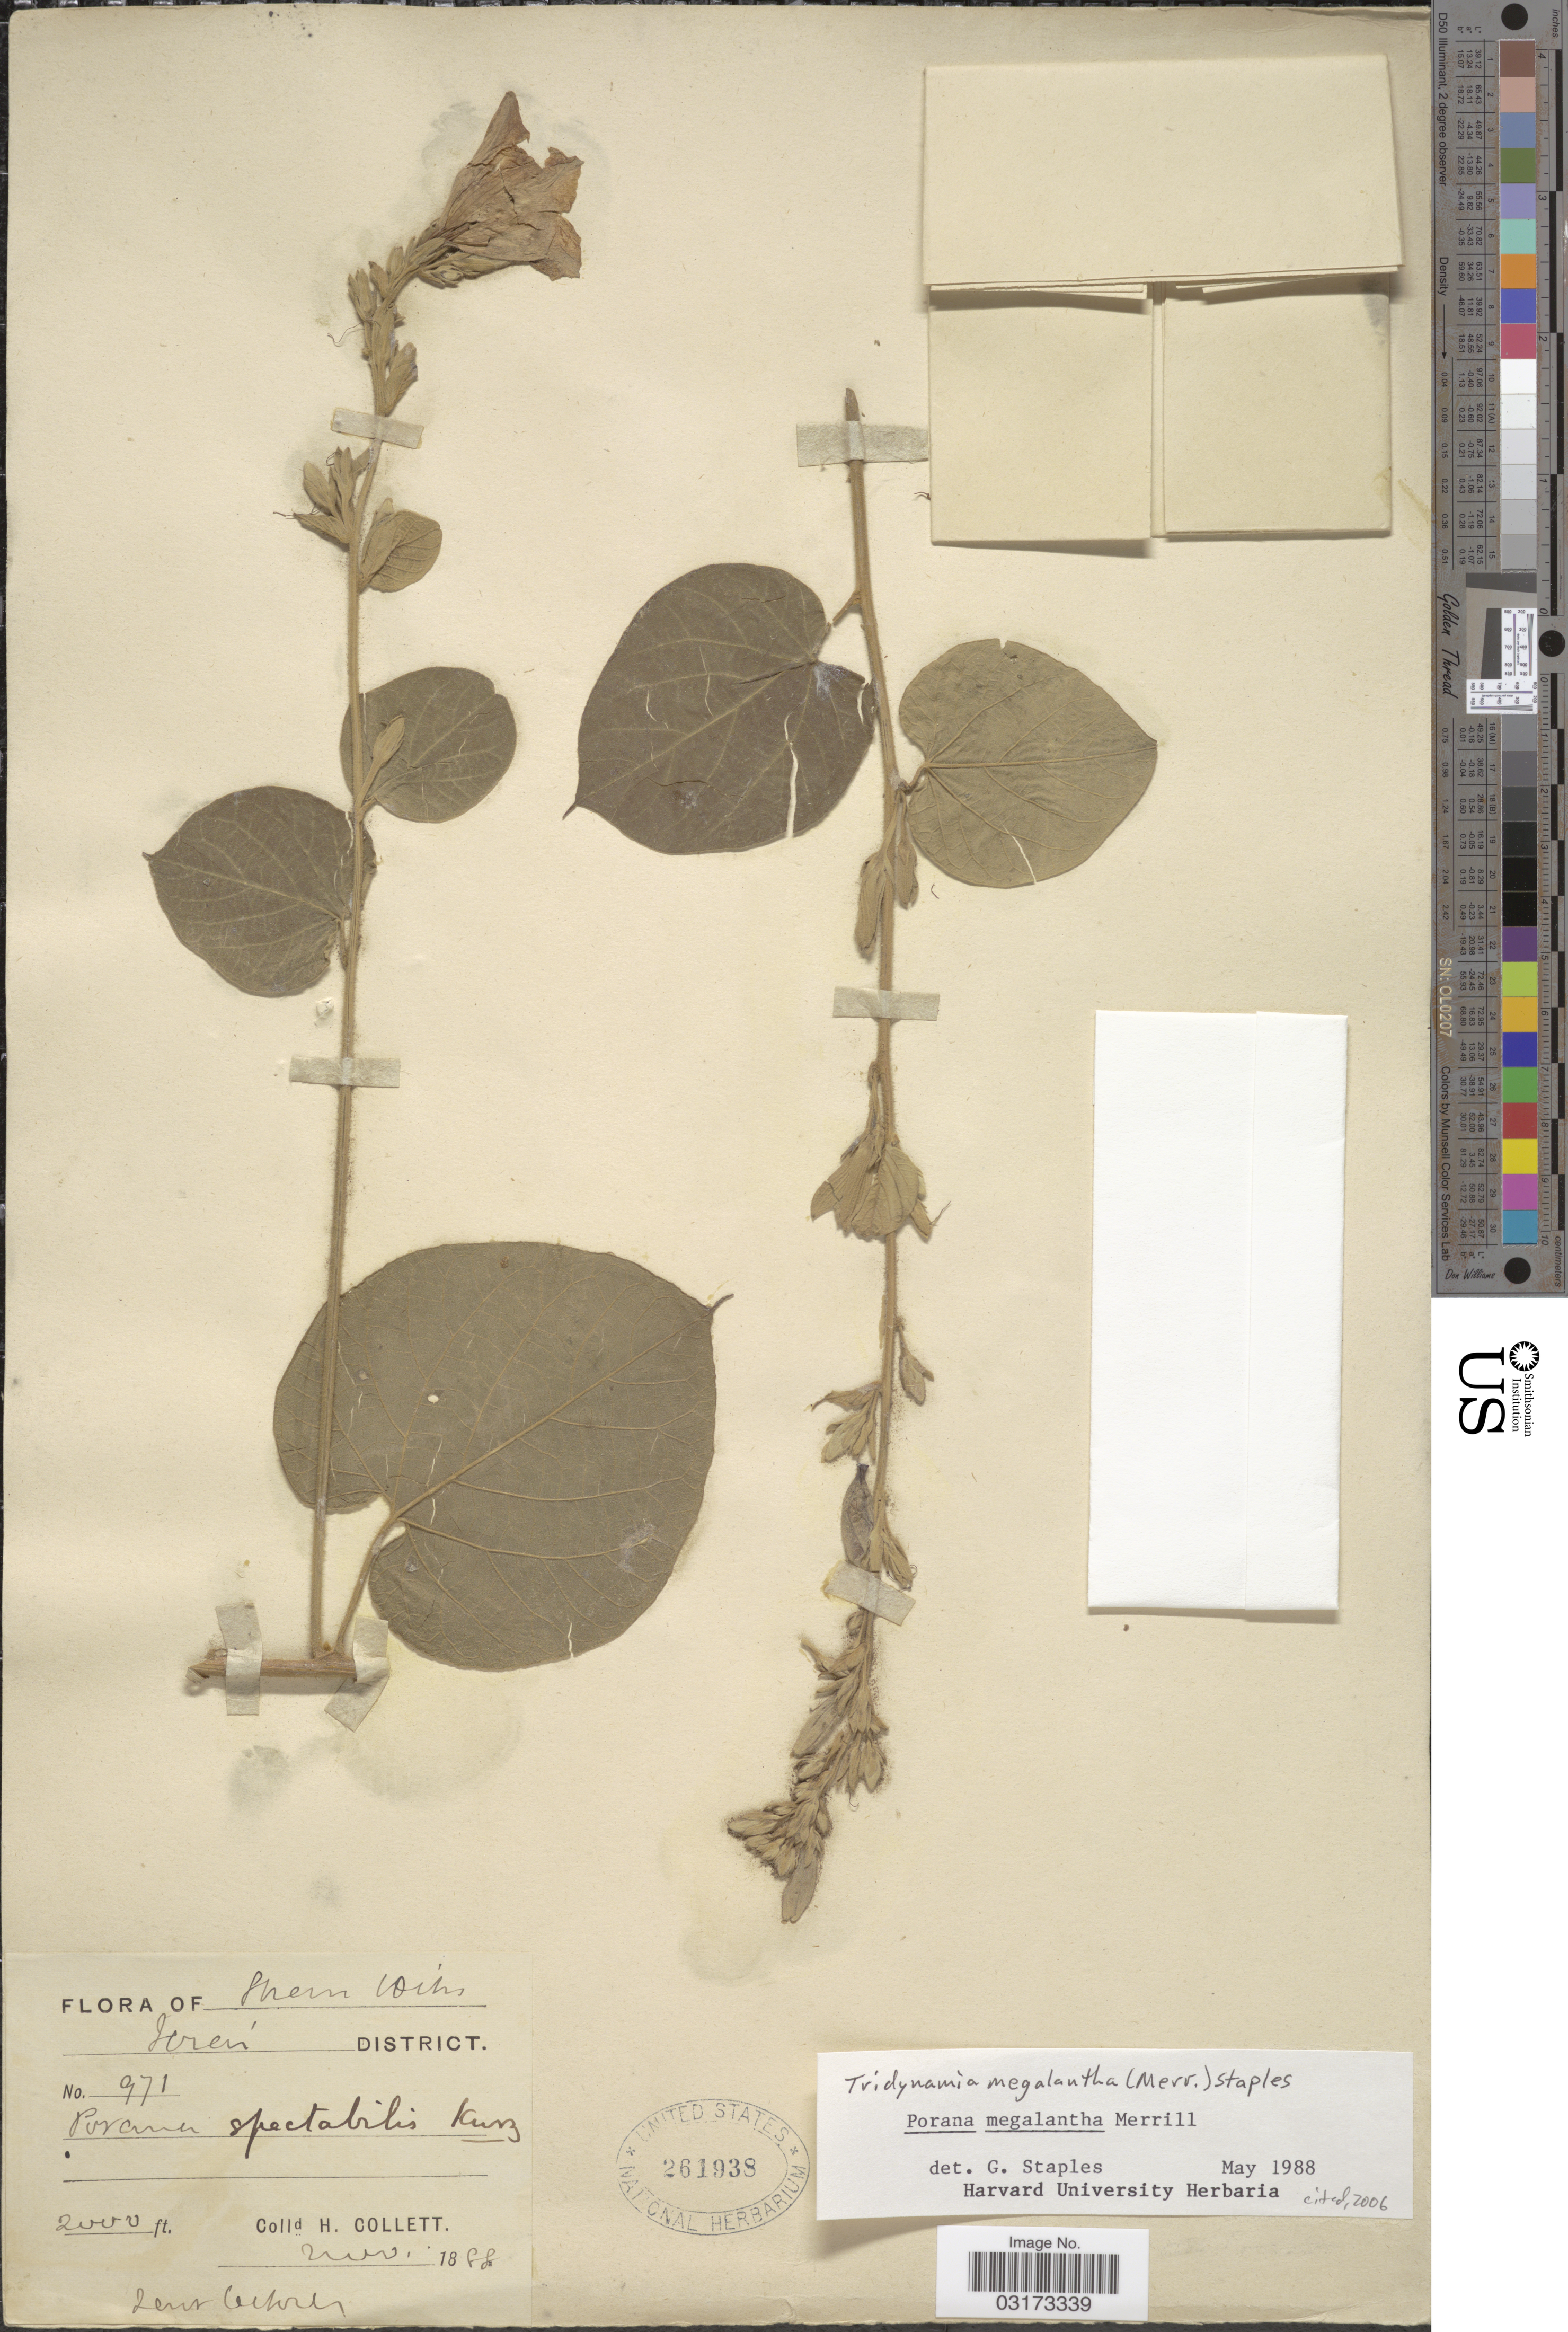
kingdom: Plantae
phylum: Tracheophyta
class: Magnoliopsida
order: Solanales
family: Convolvulaceae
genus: Tridynamia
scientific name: Tridynamia megalantha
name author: (Merr.) Staples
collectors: H. Collett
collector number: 971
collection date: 1868-11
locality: Shem Idits. [interpreted] Seren [interpreted] District.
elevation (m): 610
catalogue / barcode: US 261938